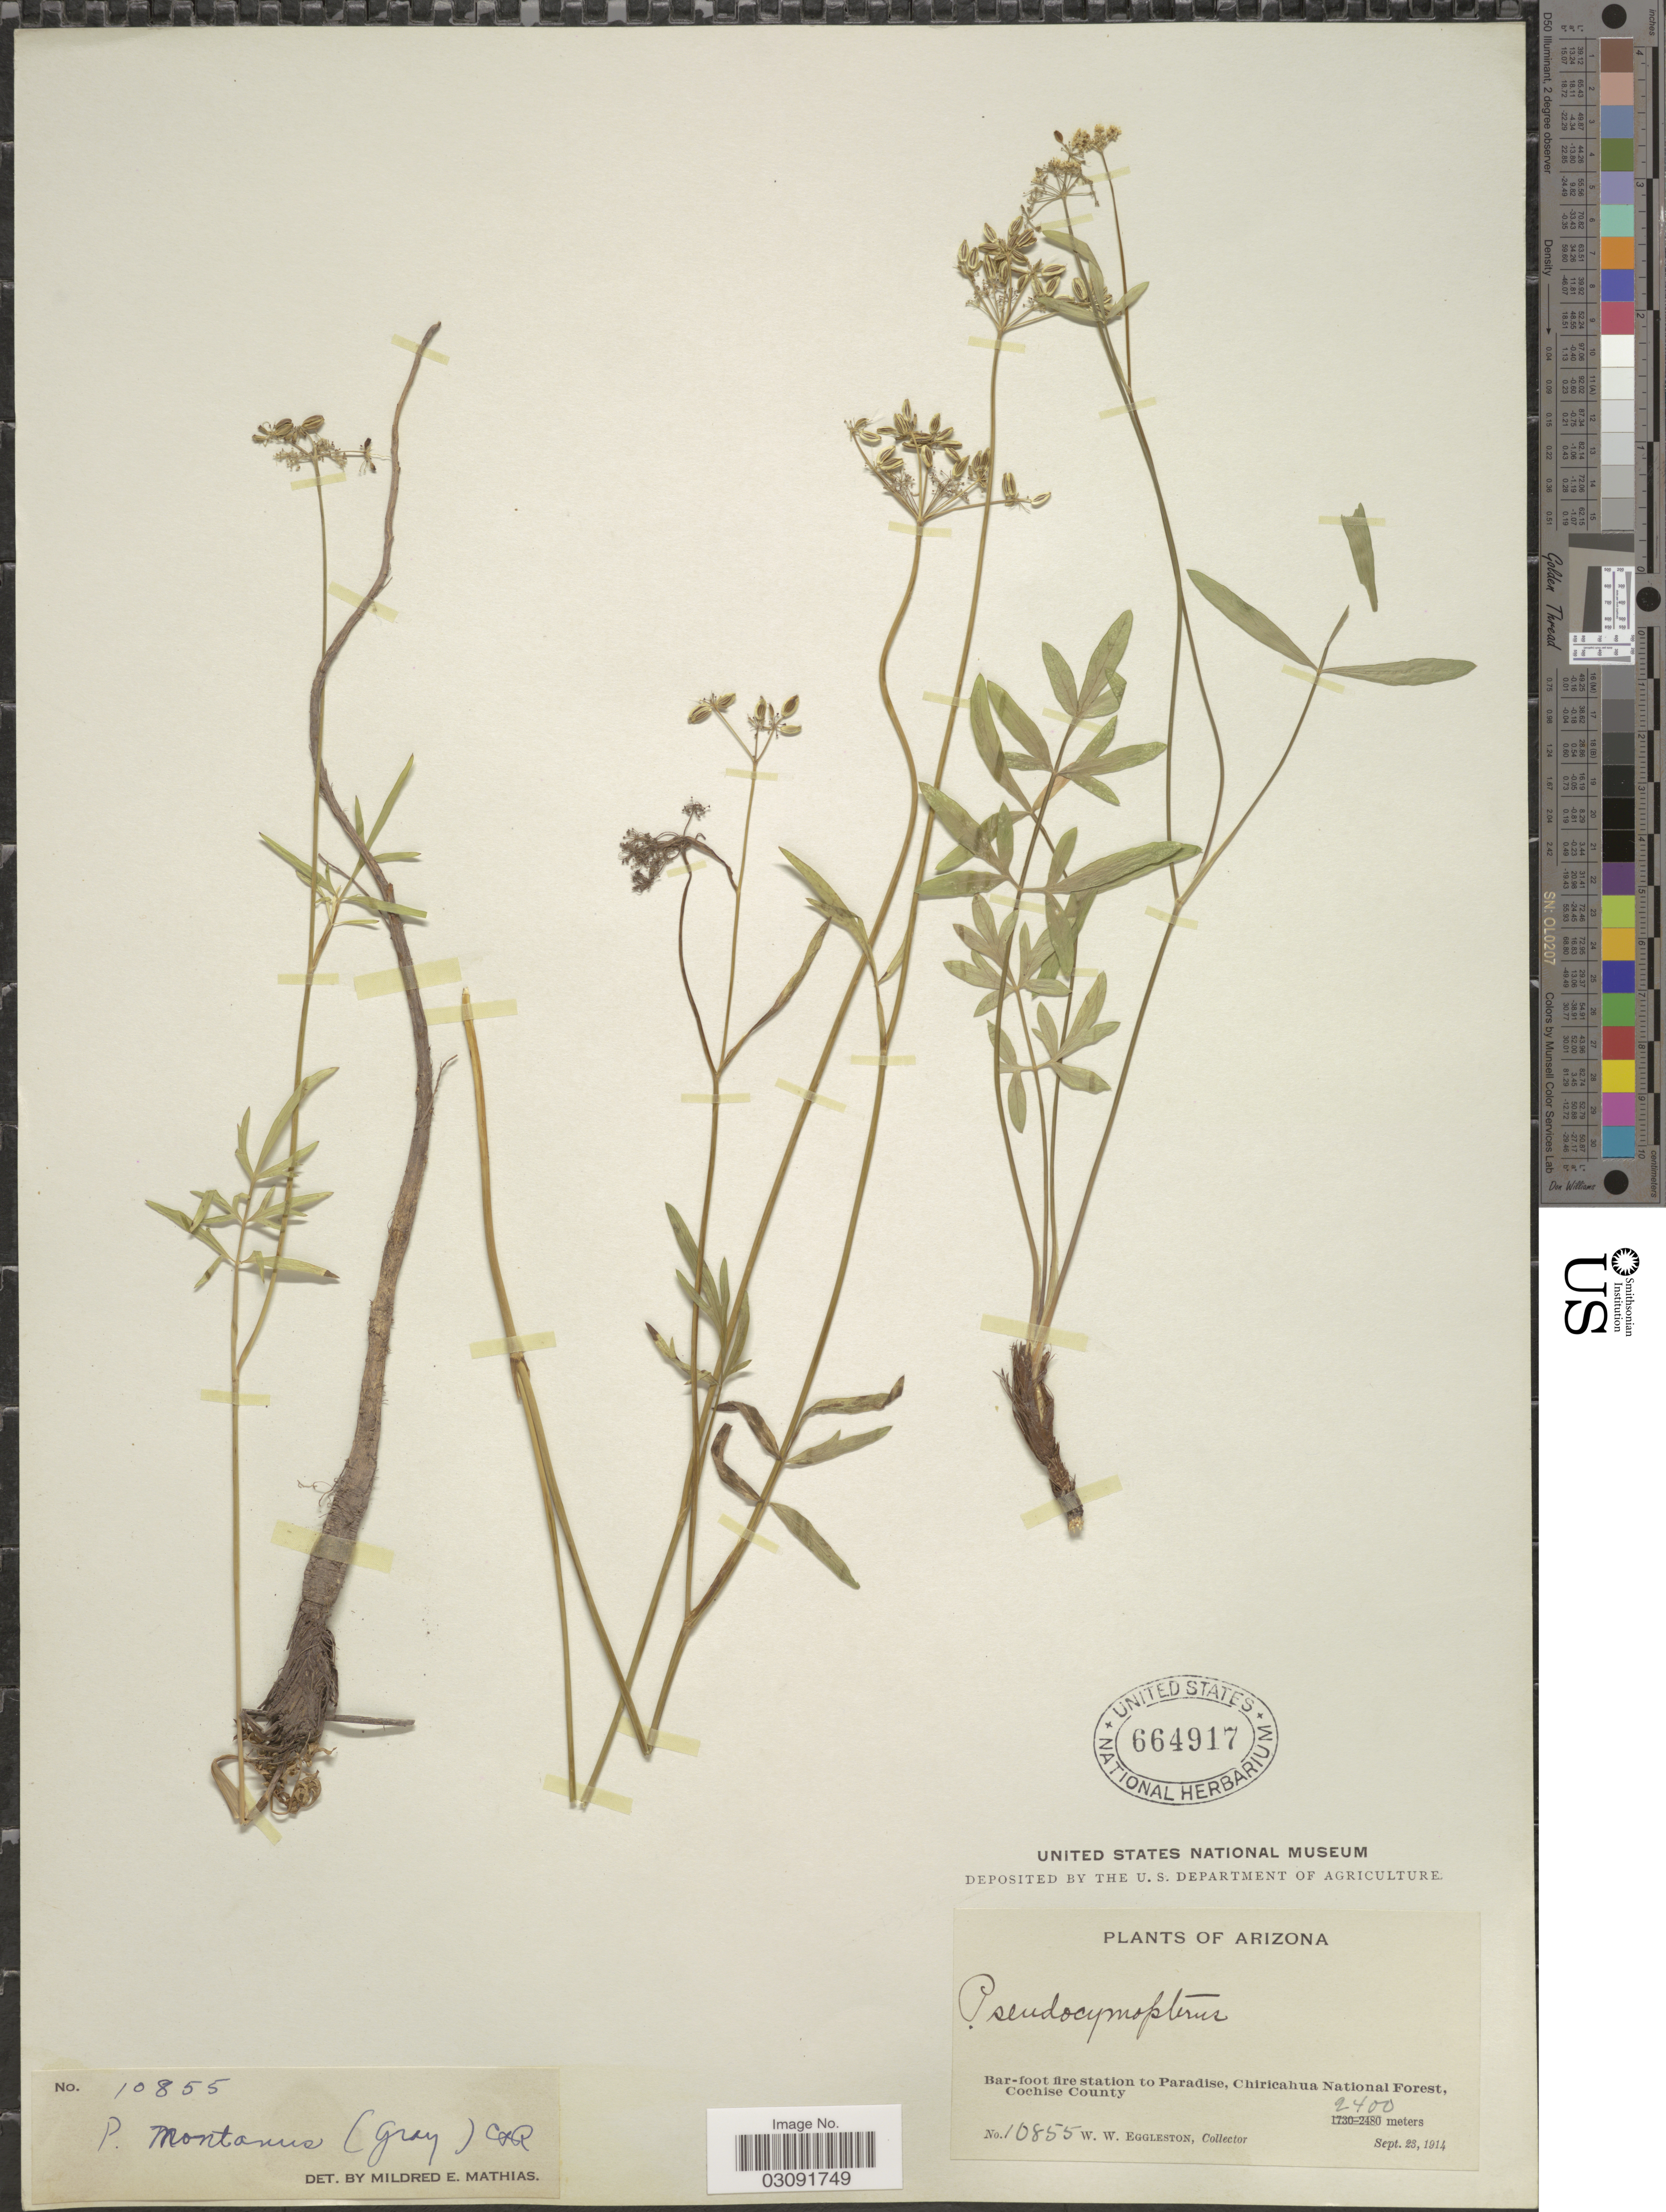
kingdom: Plantae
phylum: Tracheophyta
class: Magnoliopsida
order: Apiales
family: Apiaceae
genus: Pseudocymopterus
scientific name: Pseudocymopterus montanus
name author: (A. Gray) J.M. Coult. & Rose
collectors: W. W. Eggleston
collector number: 10855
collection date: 1914-09-23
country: United States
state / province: Arizona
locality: Bar-foot fire station to Paradise, Chiricahua National Forest, Cochise County.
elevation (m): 2400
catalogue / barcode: US 664917